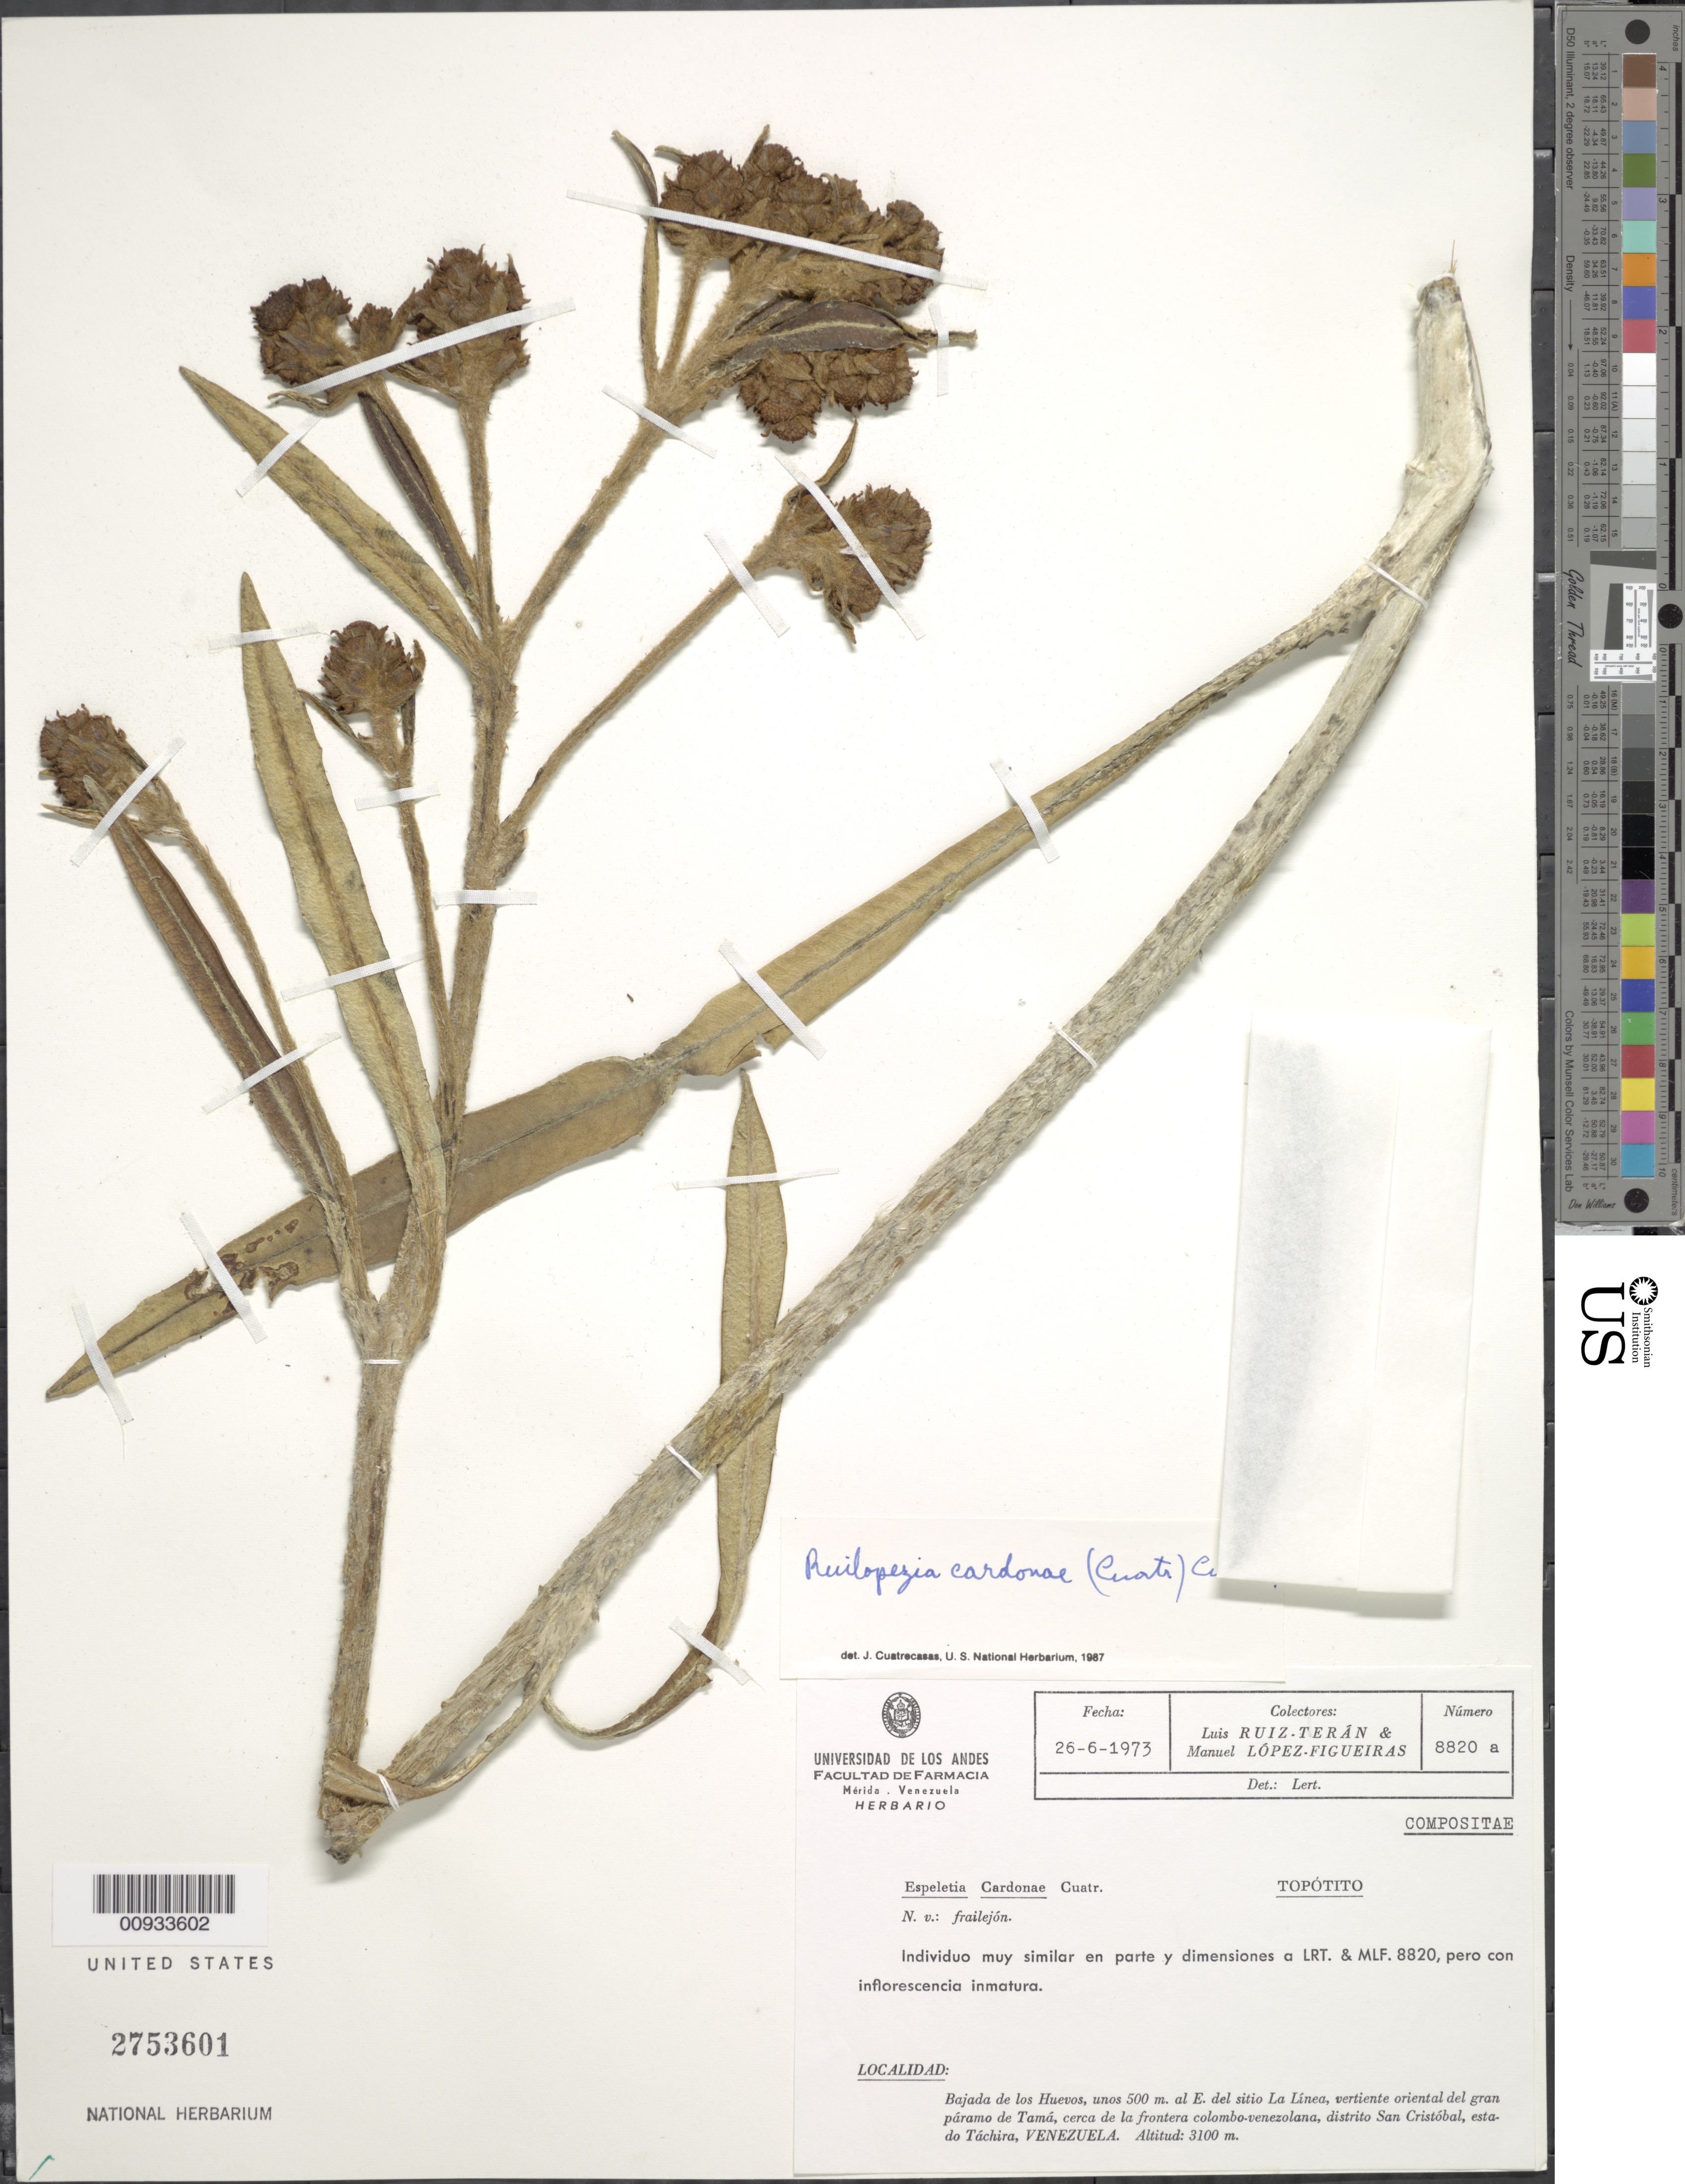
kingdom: Plantae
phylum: Tracheophyta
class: Magnoliopsida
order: Asterales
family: Asteraceae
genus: Ruilopezia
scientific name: Ruilopezia cardonae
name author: (Cuatrec.) Cuatrec.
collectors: L. Teran & M. López Figueiras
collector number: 8820a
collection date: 1973-06-26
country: Venezuela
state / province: Tachira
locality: Bajada de los Huevos, unos 500 m al E del sitio La Linea, vertiente oriental del gran paramo de Tama, cerca de la frontera colombo-venezolana, Distrito San Cristobal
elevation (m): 3100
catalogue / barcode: US 2753601